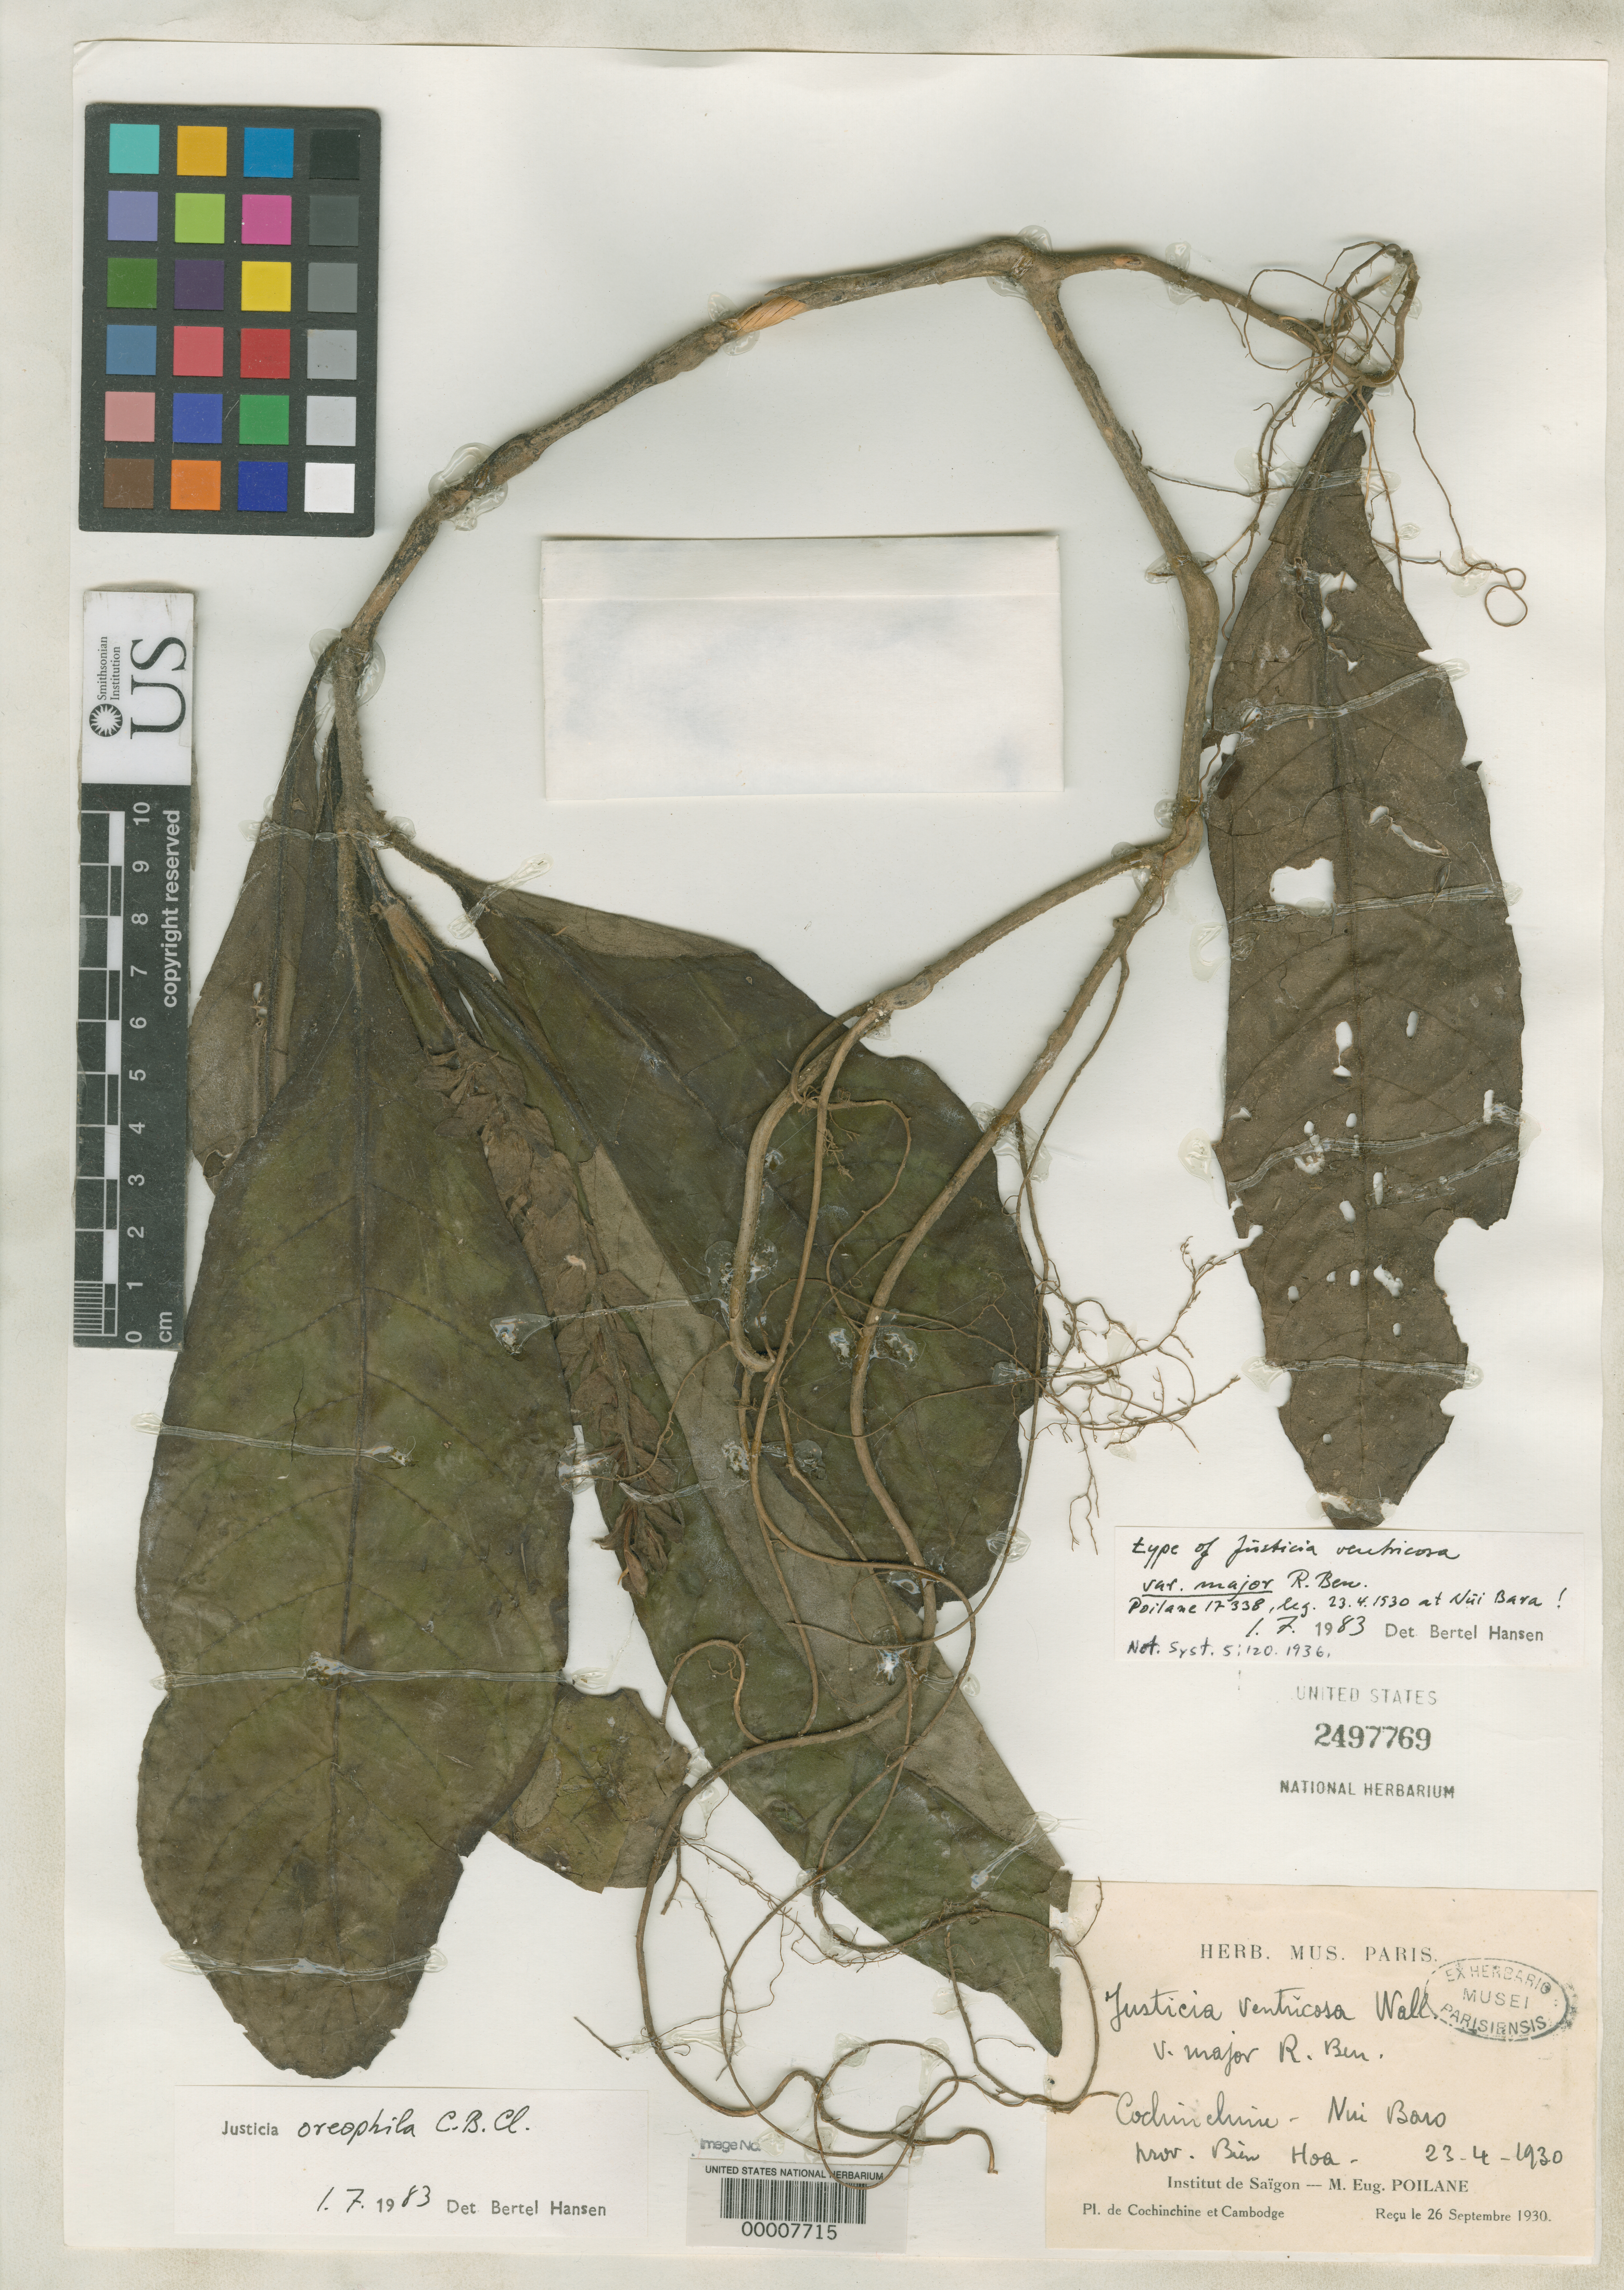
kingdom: Plantae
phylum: Tracheophyta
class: Magnoliopsida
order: Lamiales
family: Acanthaceae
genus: Justicia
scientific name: Justicia ventricosa var. major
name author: Benoist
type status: Possible Isotype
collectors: E. Poilane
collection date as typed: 23 Apr 1930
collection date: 1930-04-23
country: Vietnam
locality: Nui Bara.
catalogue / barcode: US 2497769